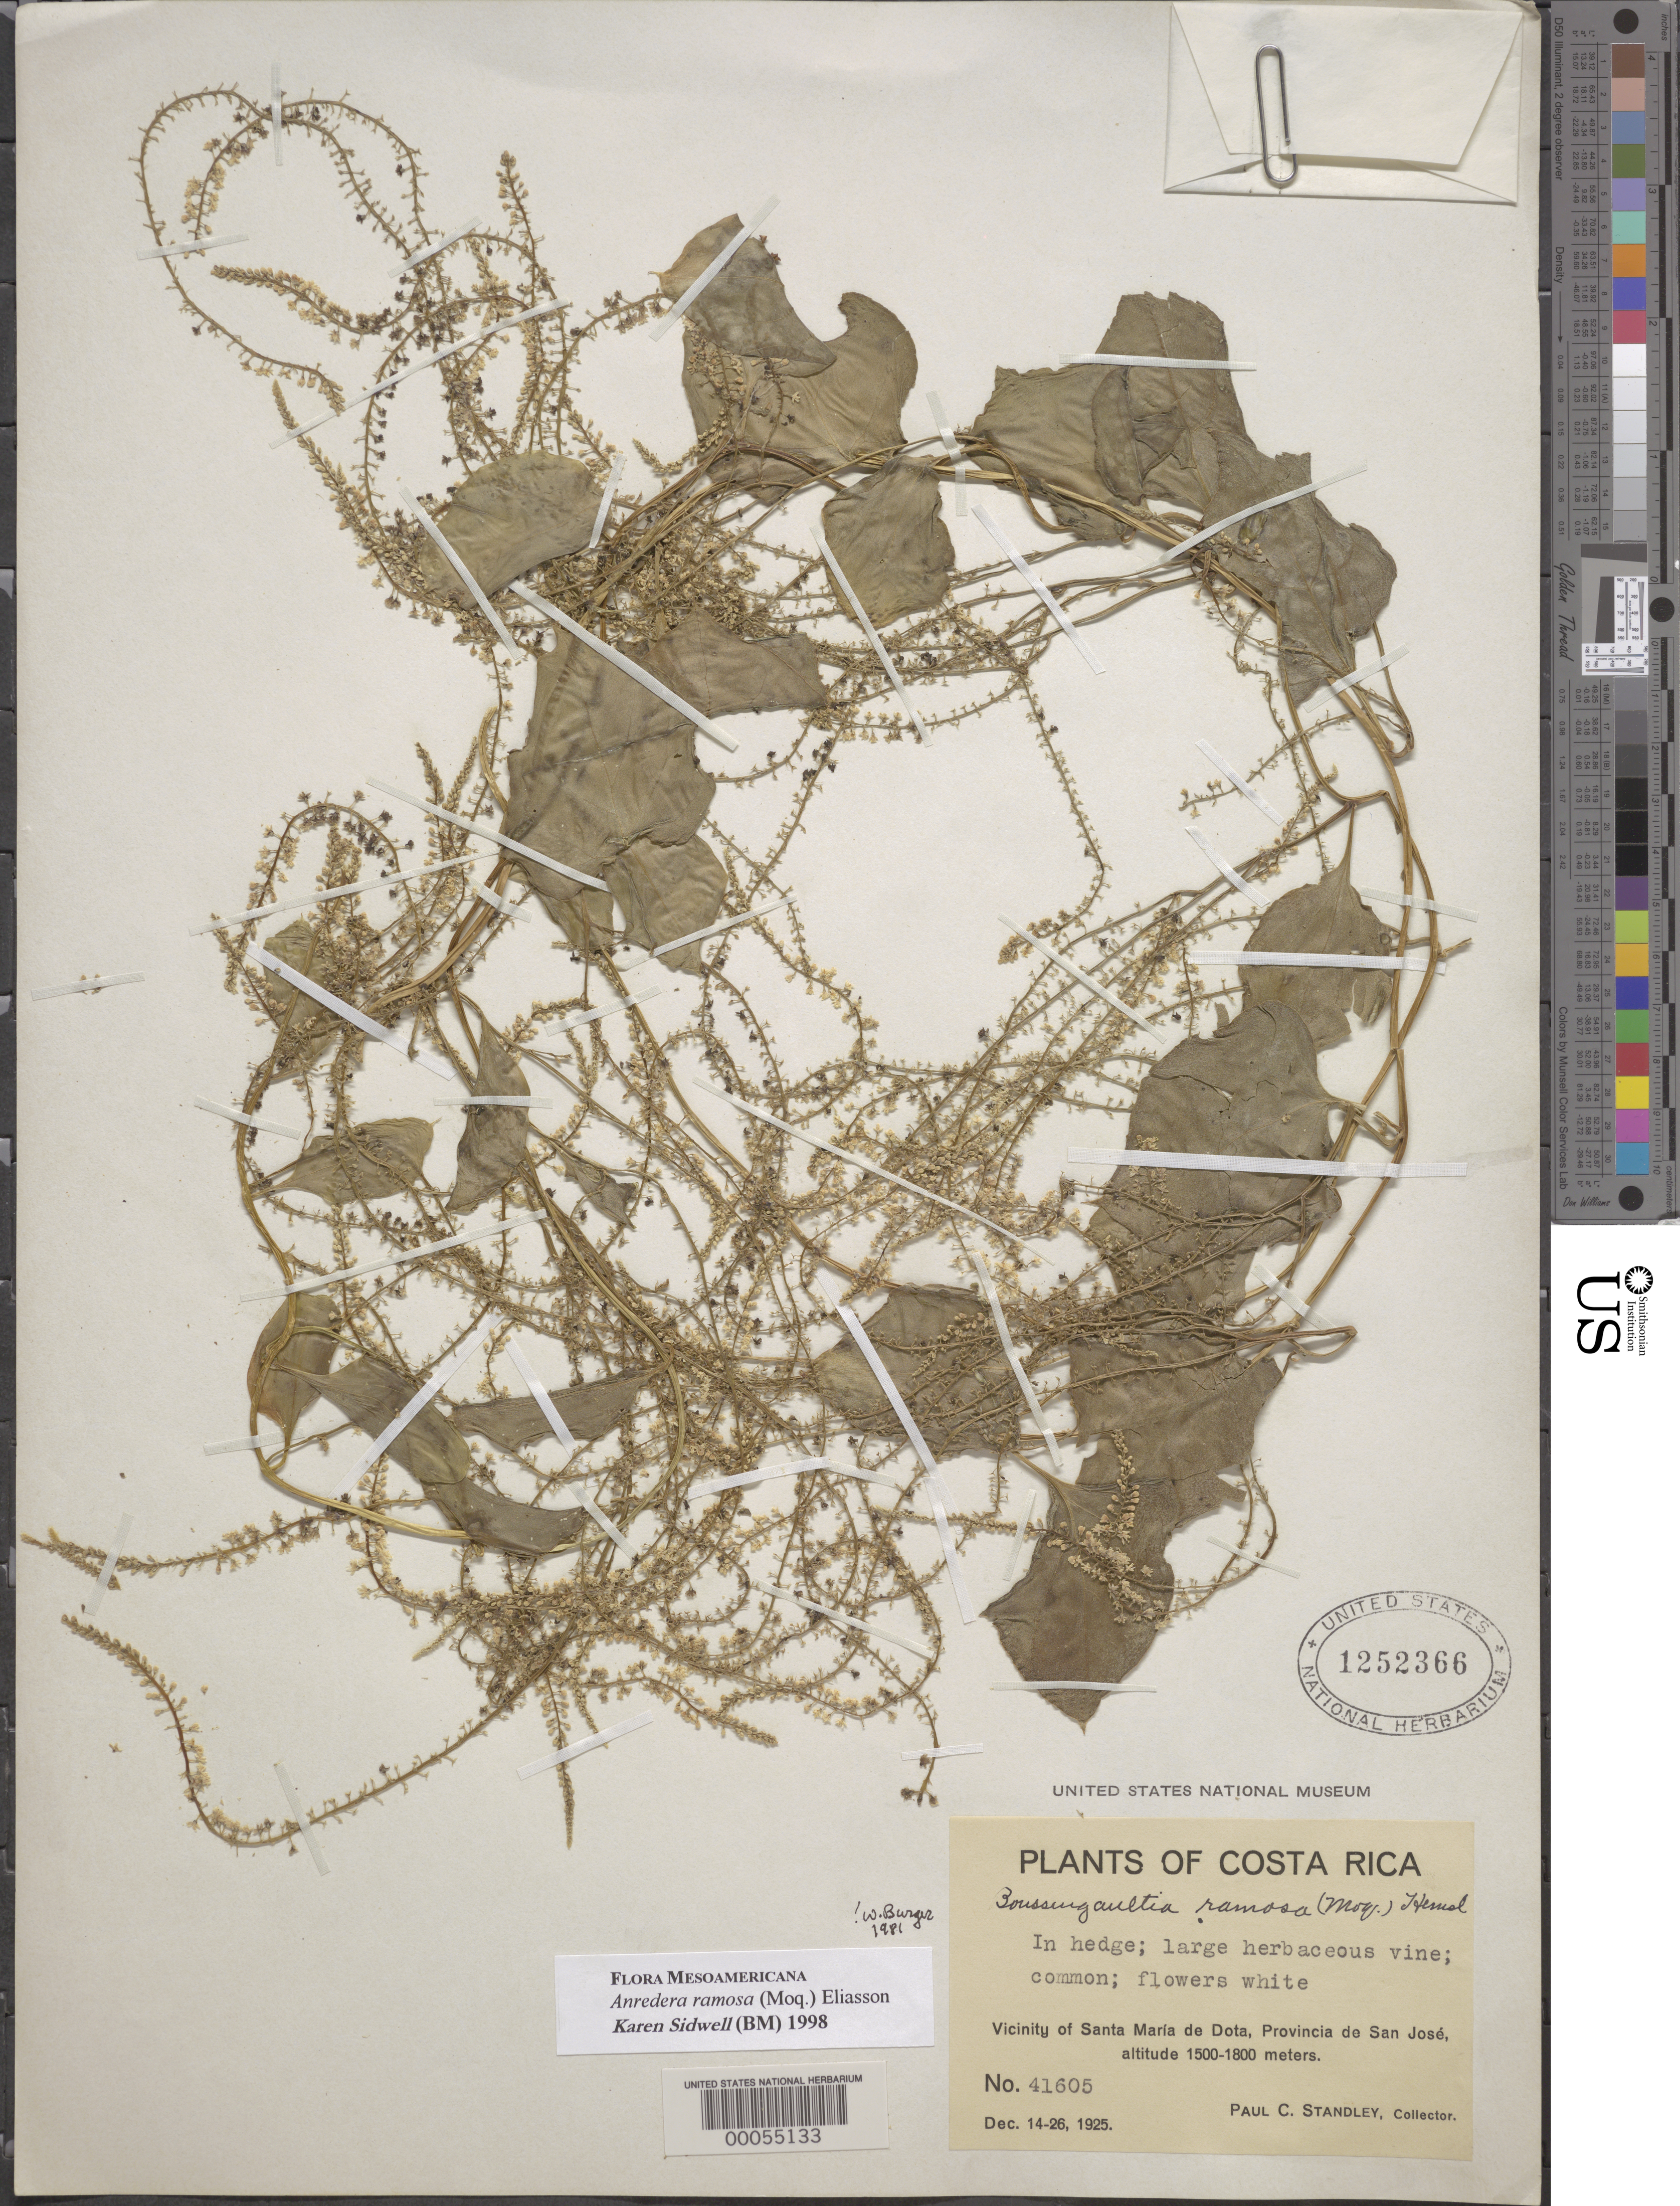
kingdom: Plantae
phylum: Tracheophyta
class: Magnoliopsida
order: Caryophyllales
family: Basellaceae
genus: Anredera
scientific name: Anredera ramosa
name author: (Moq.) Eliasson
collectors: P. C. Standley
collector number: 41605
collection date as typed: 14 Dec 1925 to 26 Dec 1925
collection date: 1925-12-14/1925-12-26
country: Costa Rica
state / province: San José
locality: Vicinity of santa maria de dota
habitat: In hedge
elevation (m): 1500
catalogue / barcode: US 1252366